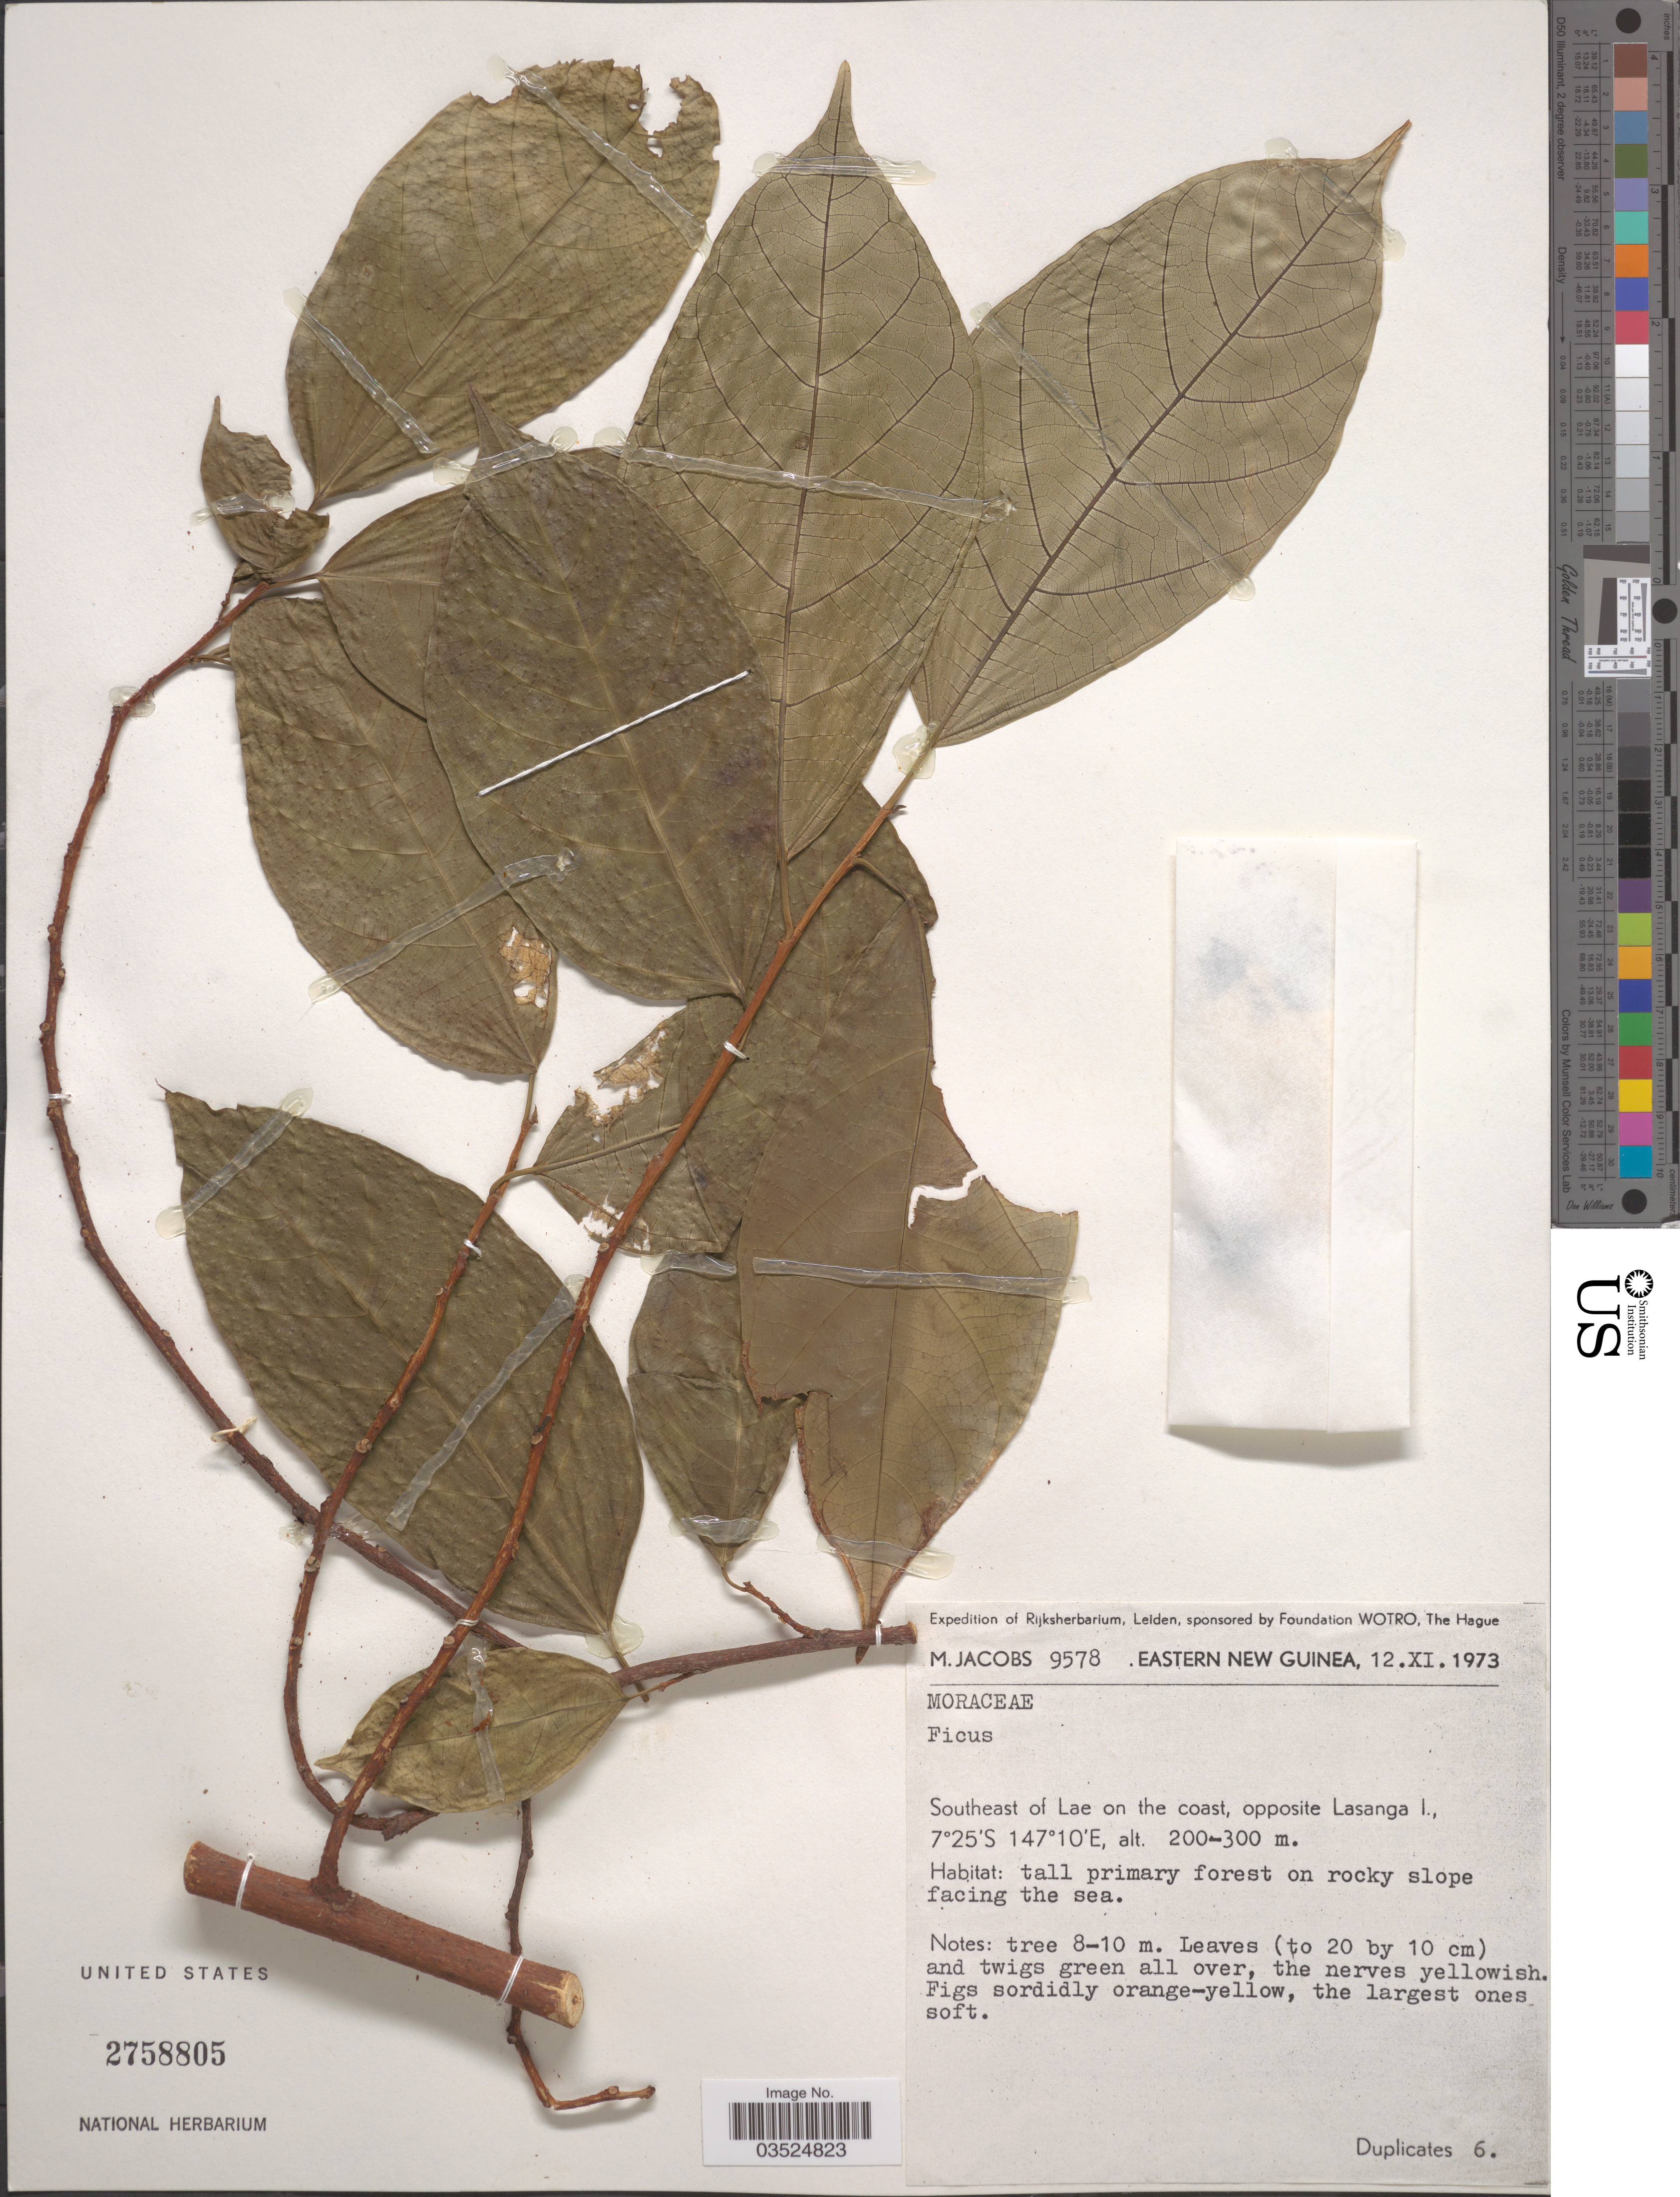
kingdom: Plantae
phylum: Tracheophyta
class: Magnoliopsida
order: Rosales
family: Moraceae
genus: Ficus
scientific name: Ficus sp.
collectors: M. Jacobs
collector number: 9578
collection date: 1973-11-12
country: Papua New Guinea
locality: Eastern New Guinea. Southeast of Lae on the coast, opposite Lasanga I.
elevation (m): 200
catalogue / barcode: US 2758805